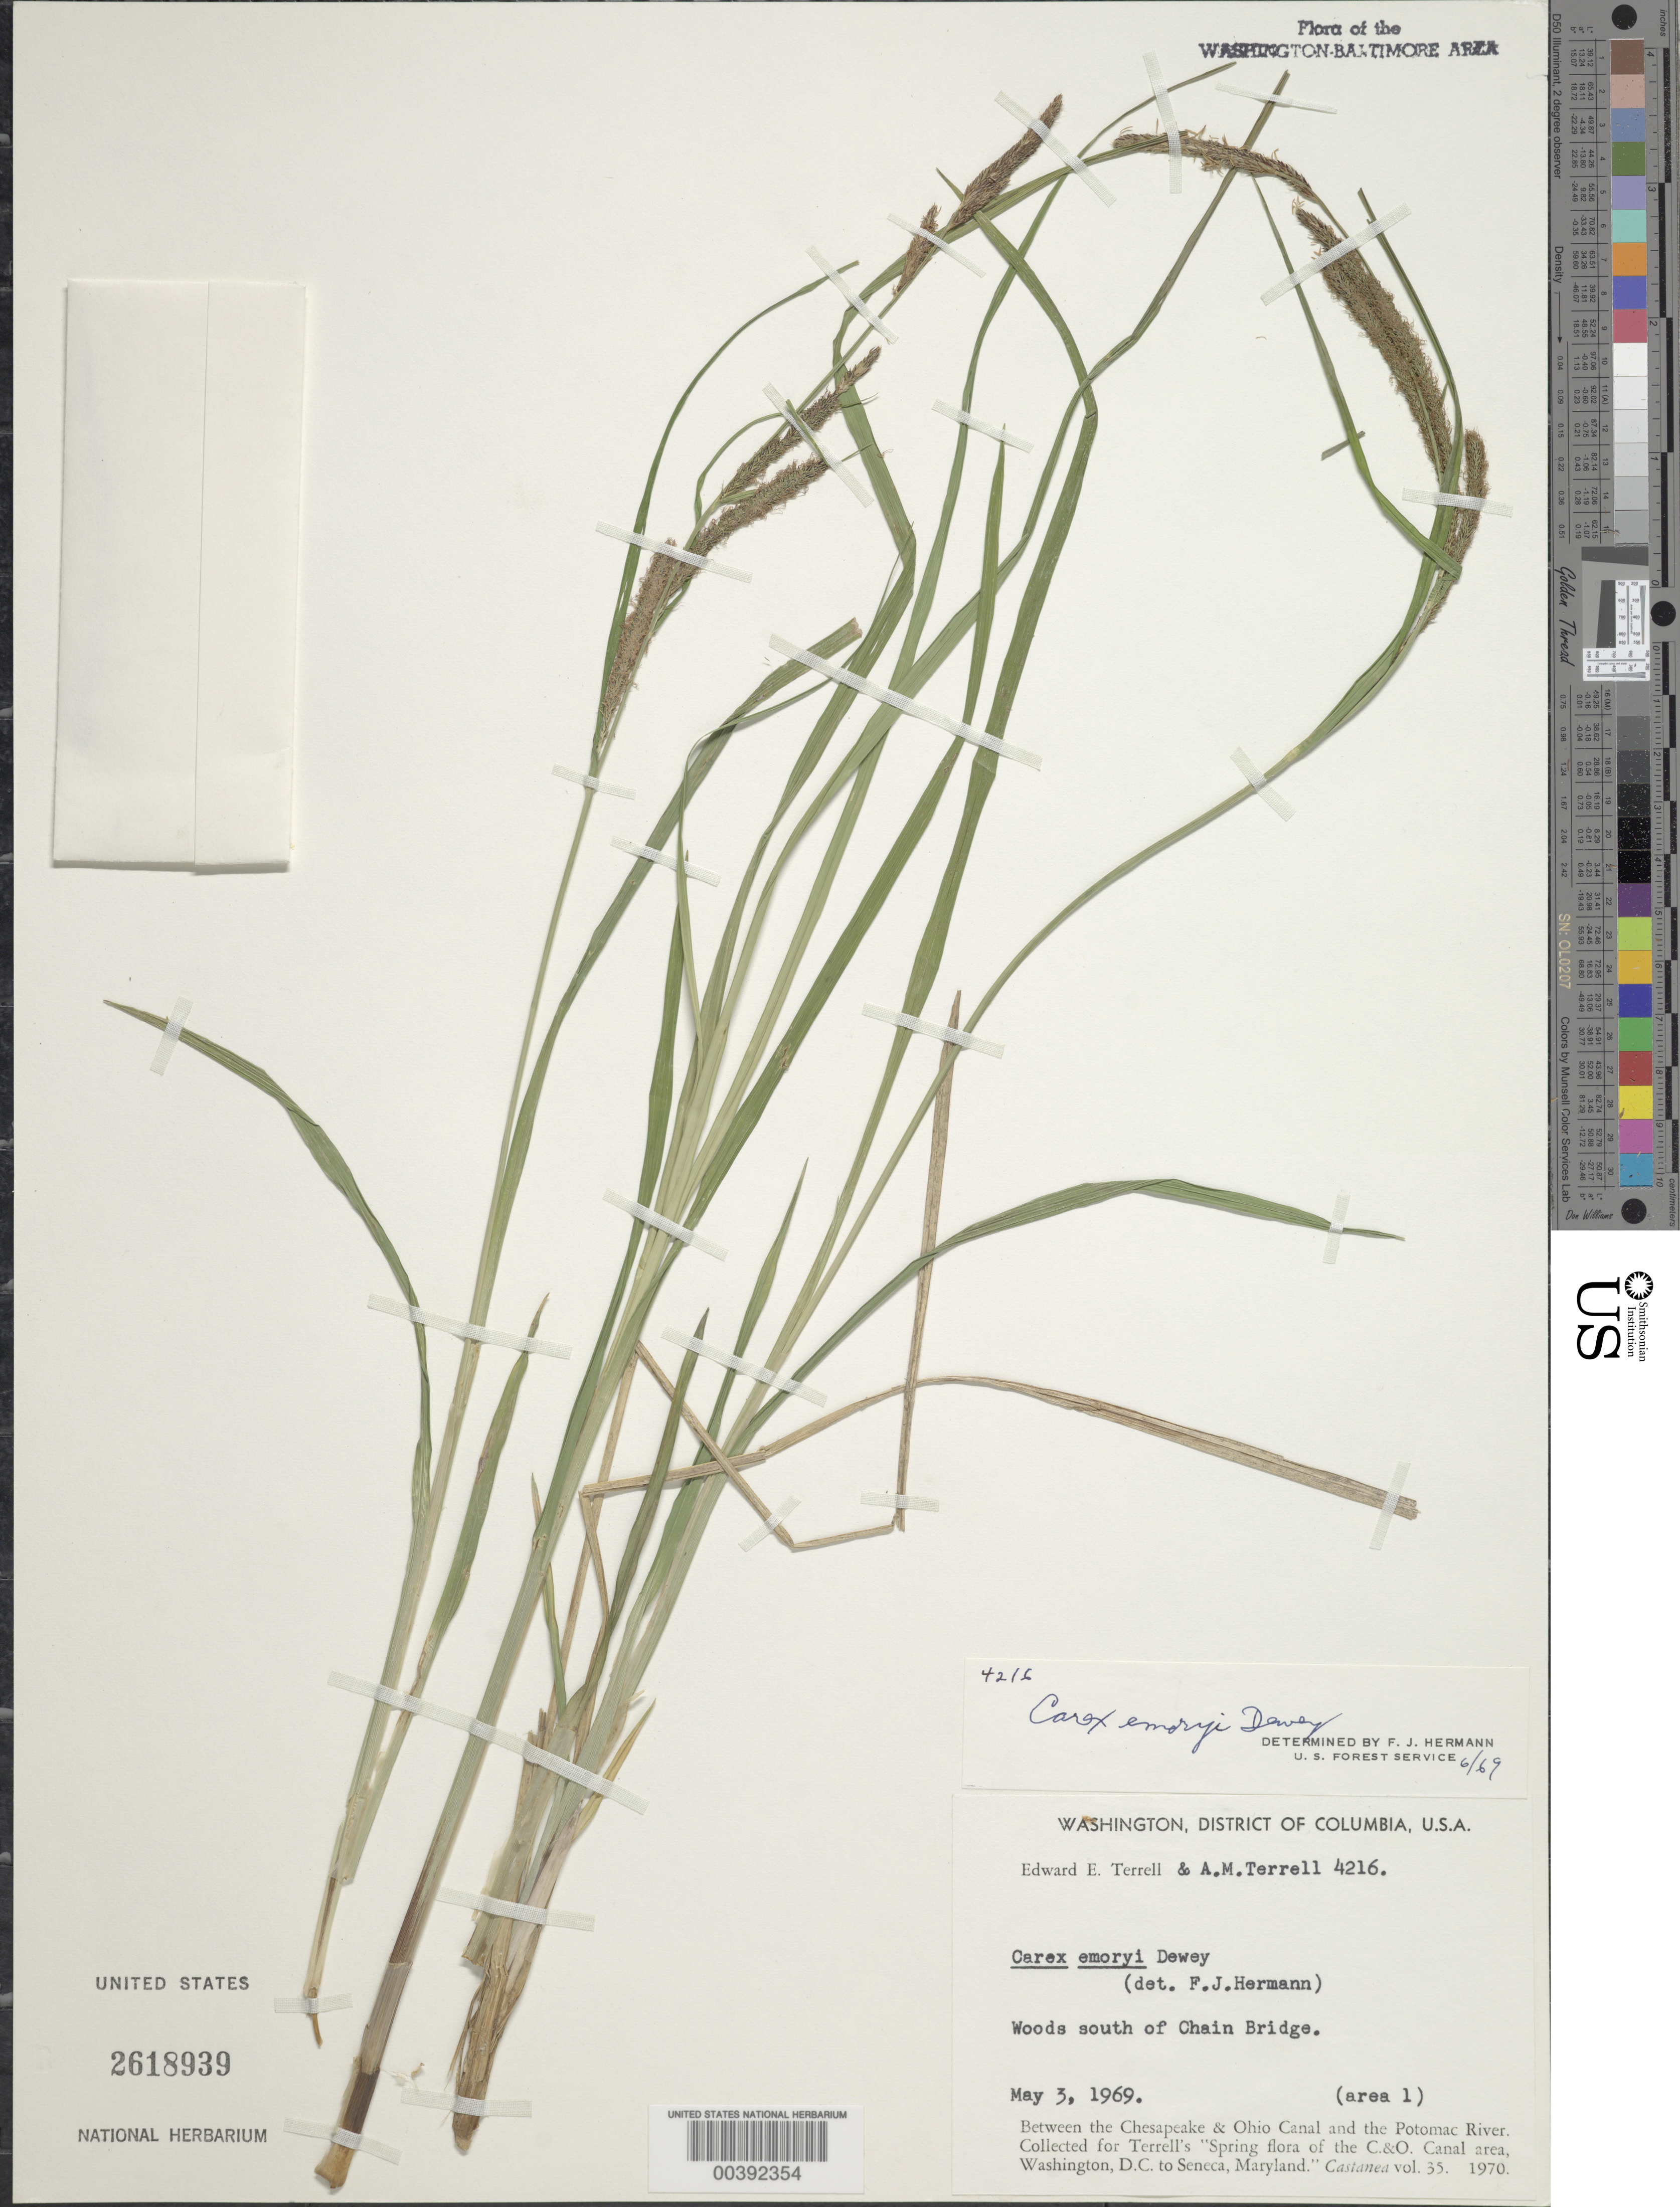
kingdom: Plantae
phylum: Tracheophyta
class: Liliopsida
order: Poales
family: Cyperaceae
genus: Carex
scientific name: Carex emoryi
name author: Dewey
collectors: E. E. Terrell & A. M. Terrell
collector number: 4216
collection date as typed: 03 May 1969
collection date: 1969-05-03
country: United States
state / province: District of Columbia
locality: South of Chain Bridge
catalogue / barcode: US 2618939